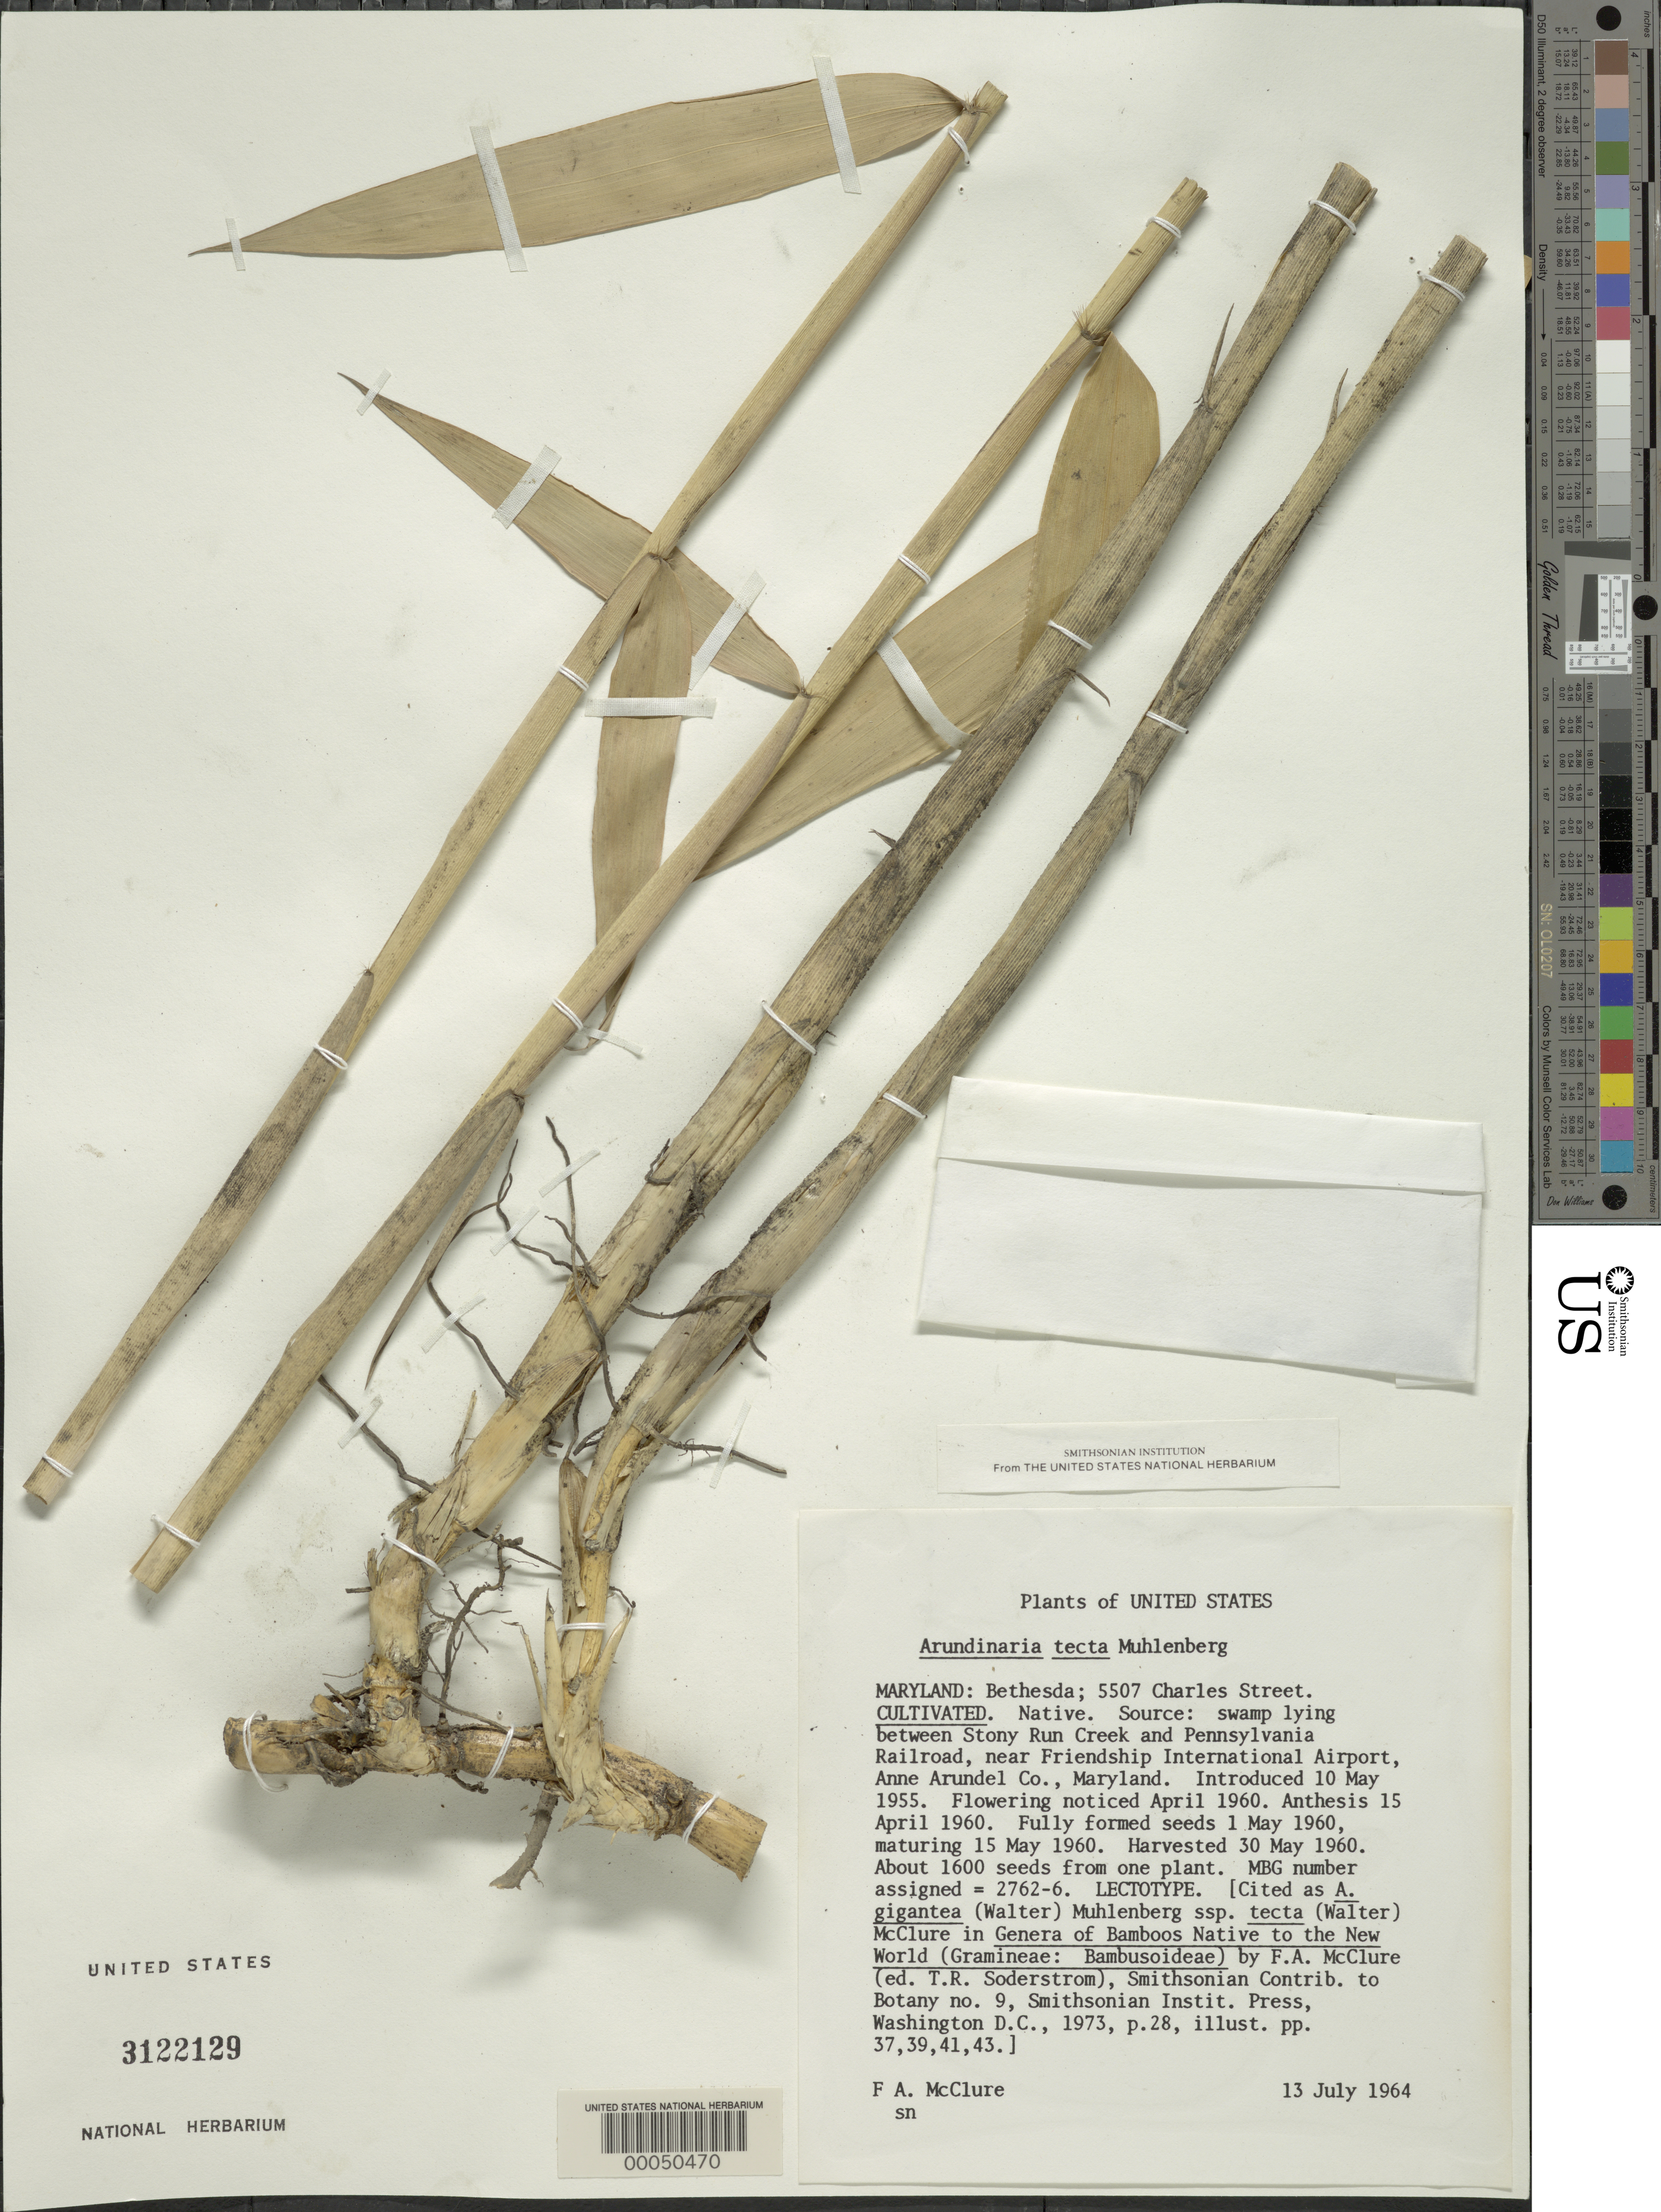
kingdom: Plantae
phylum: Tracheophyta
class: Liliopsida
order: Poales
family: Poaceae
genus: Arundinaria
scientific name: Arundinaria tecta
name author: (Walter) Muhl.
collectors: F. A. McClure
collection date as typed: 13 Jul 1964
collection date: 1964-07-13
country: United States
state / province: Maryland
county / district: Montgomery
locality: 5507 Charles Street, Bethesda (McClure's garden)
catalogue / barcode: US 3122129